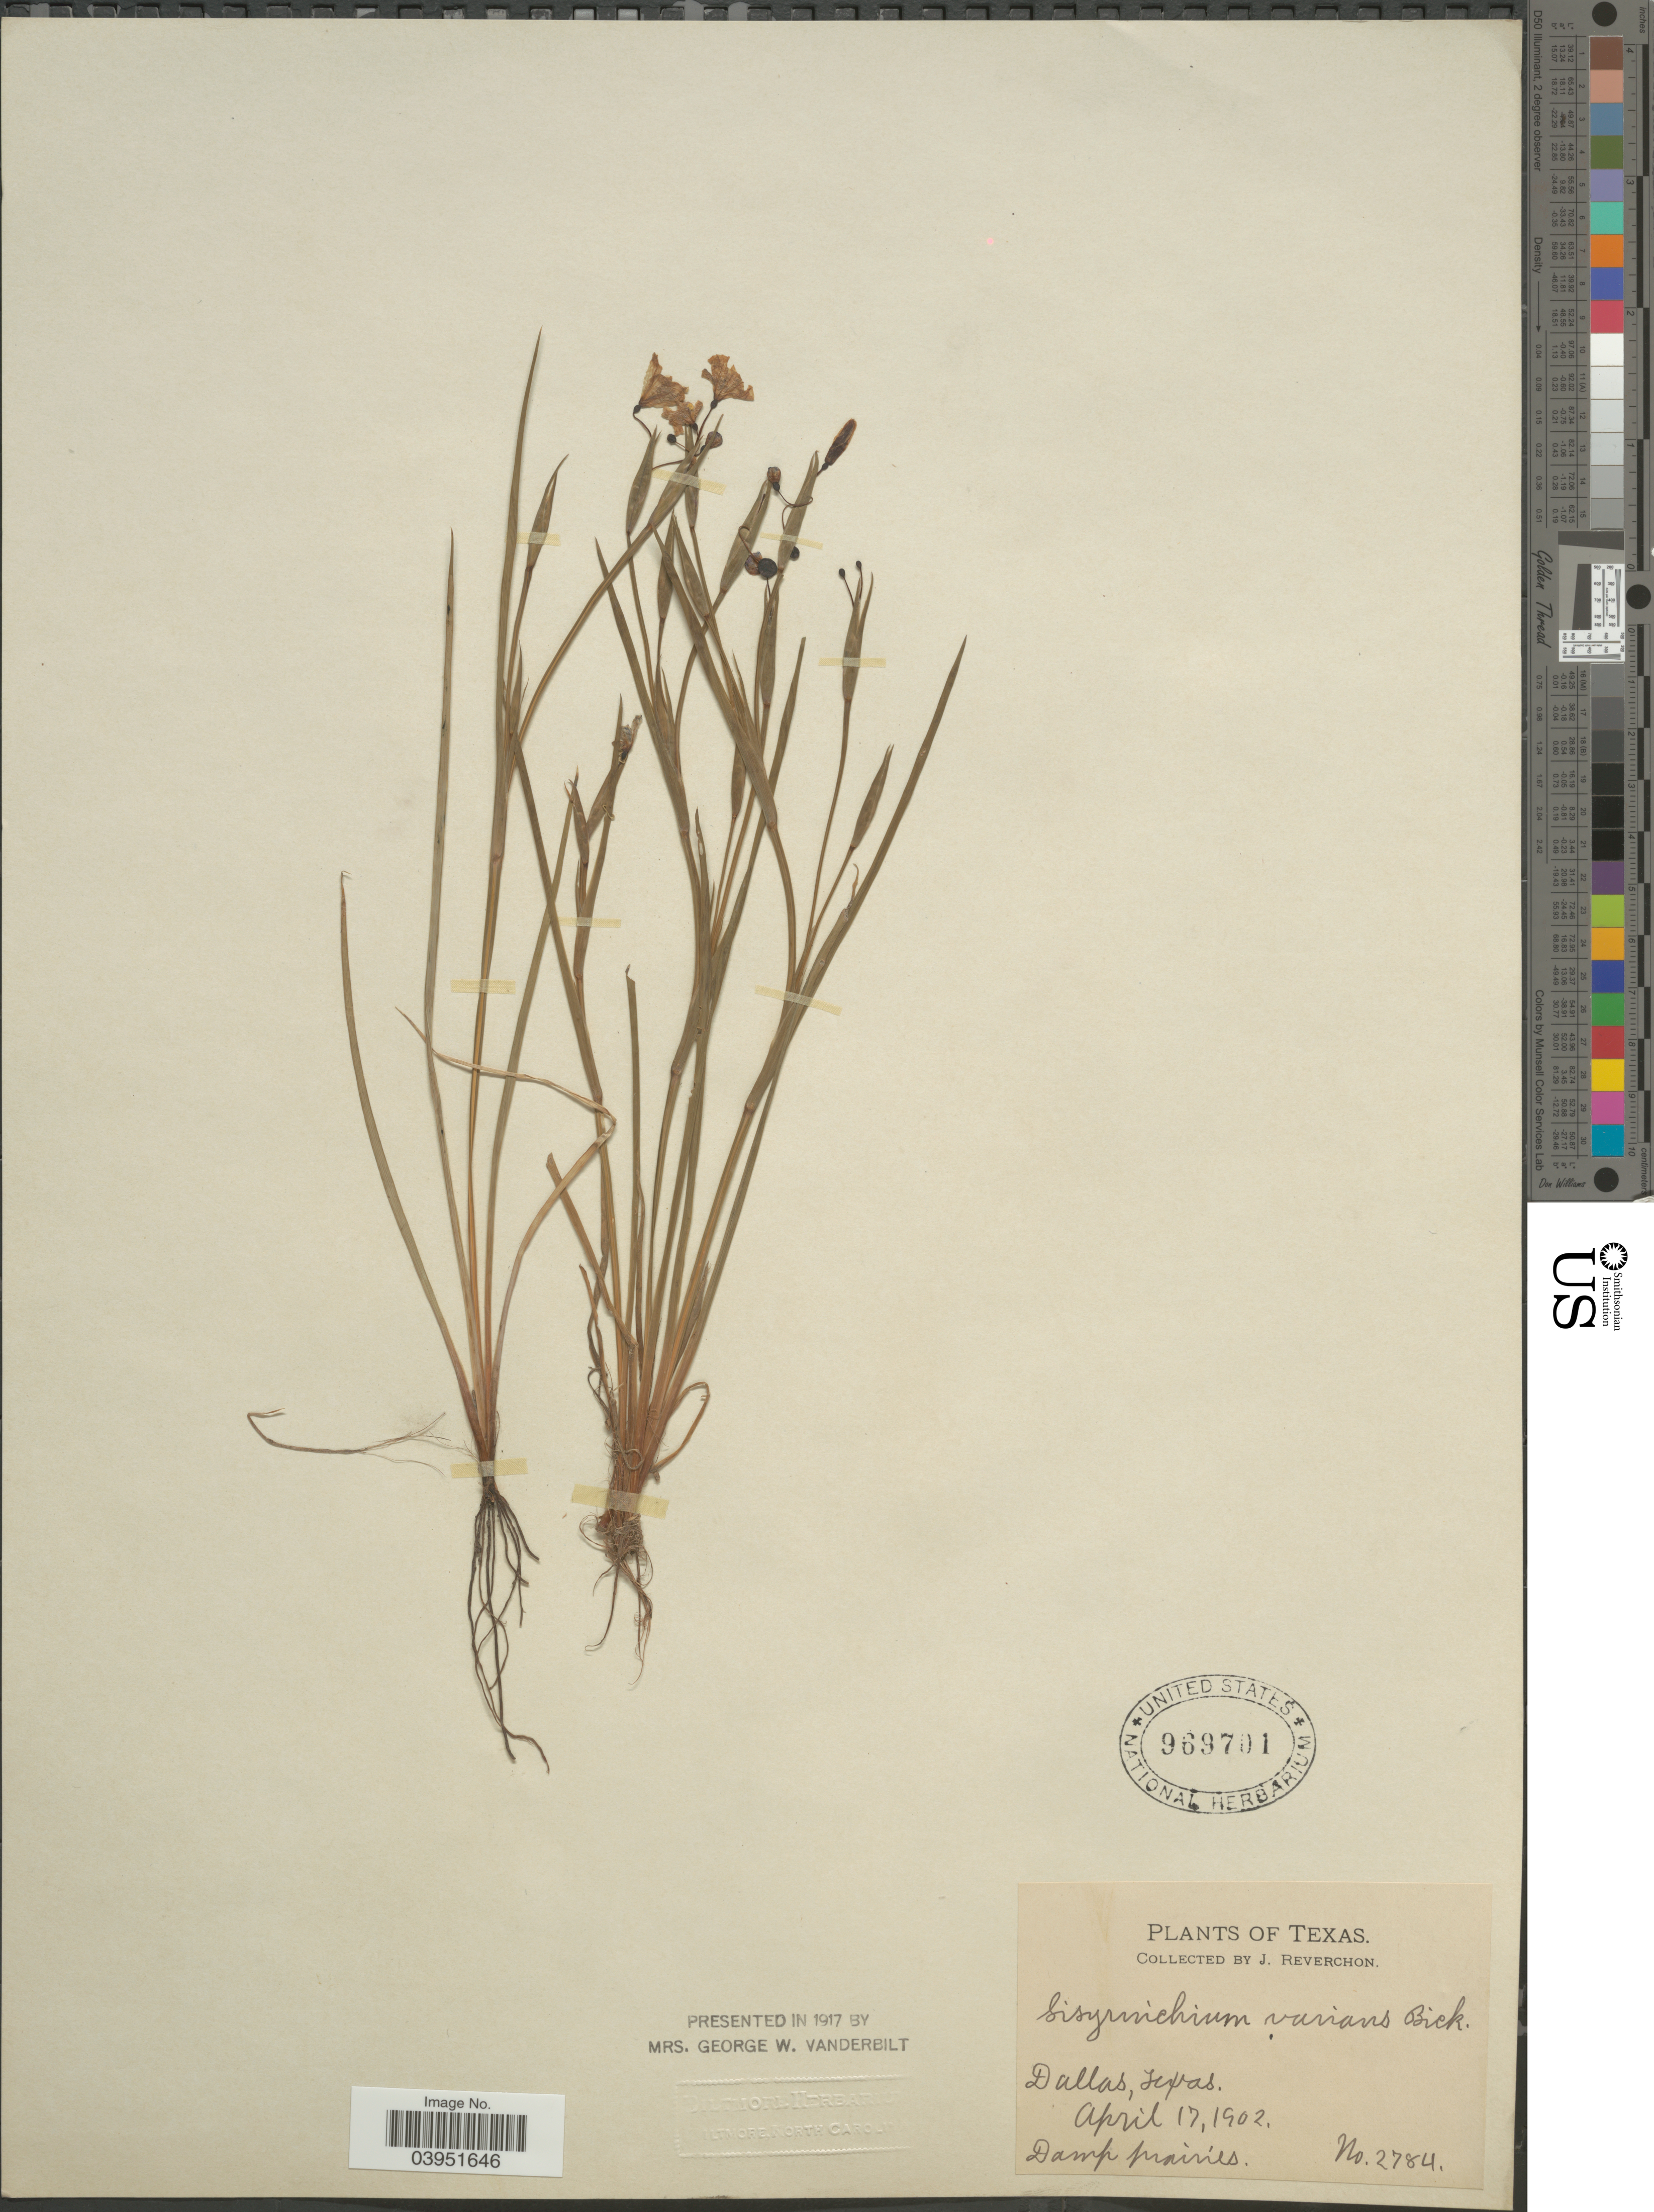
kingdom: Plantae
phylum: Tracheophyta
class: Liliopsida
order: Asparagales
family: Iridaceae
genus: Sisyrinchium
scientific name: Sisyrinchium varians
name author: E.P. Bicknell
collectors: J. Reverchon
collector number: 2784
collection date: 1902-04-17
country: United States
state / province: Texas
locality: Dallas.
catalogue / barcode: US 969701